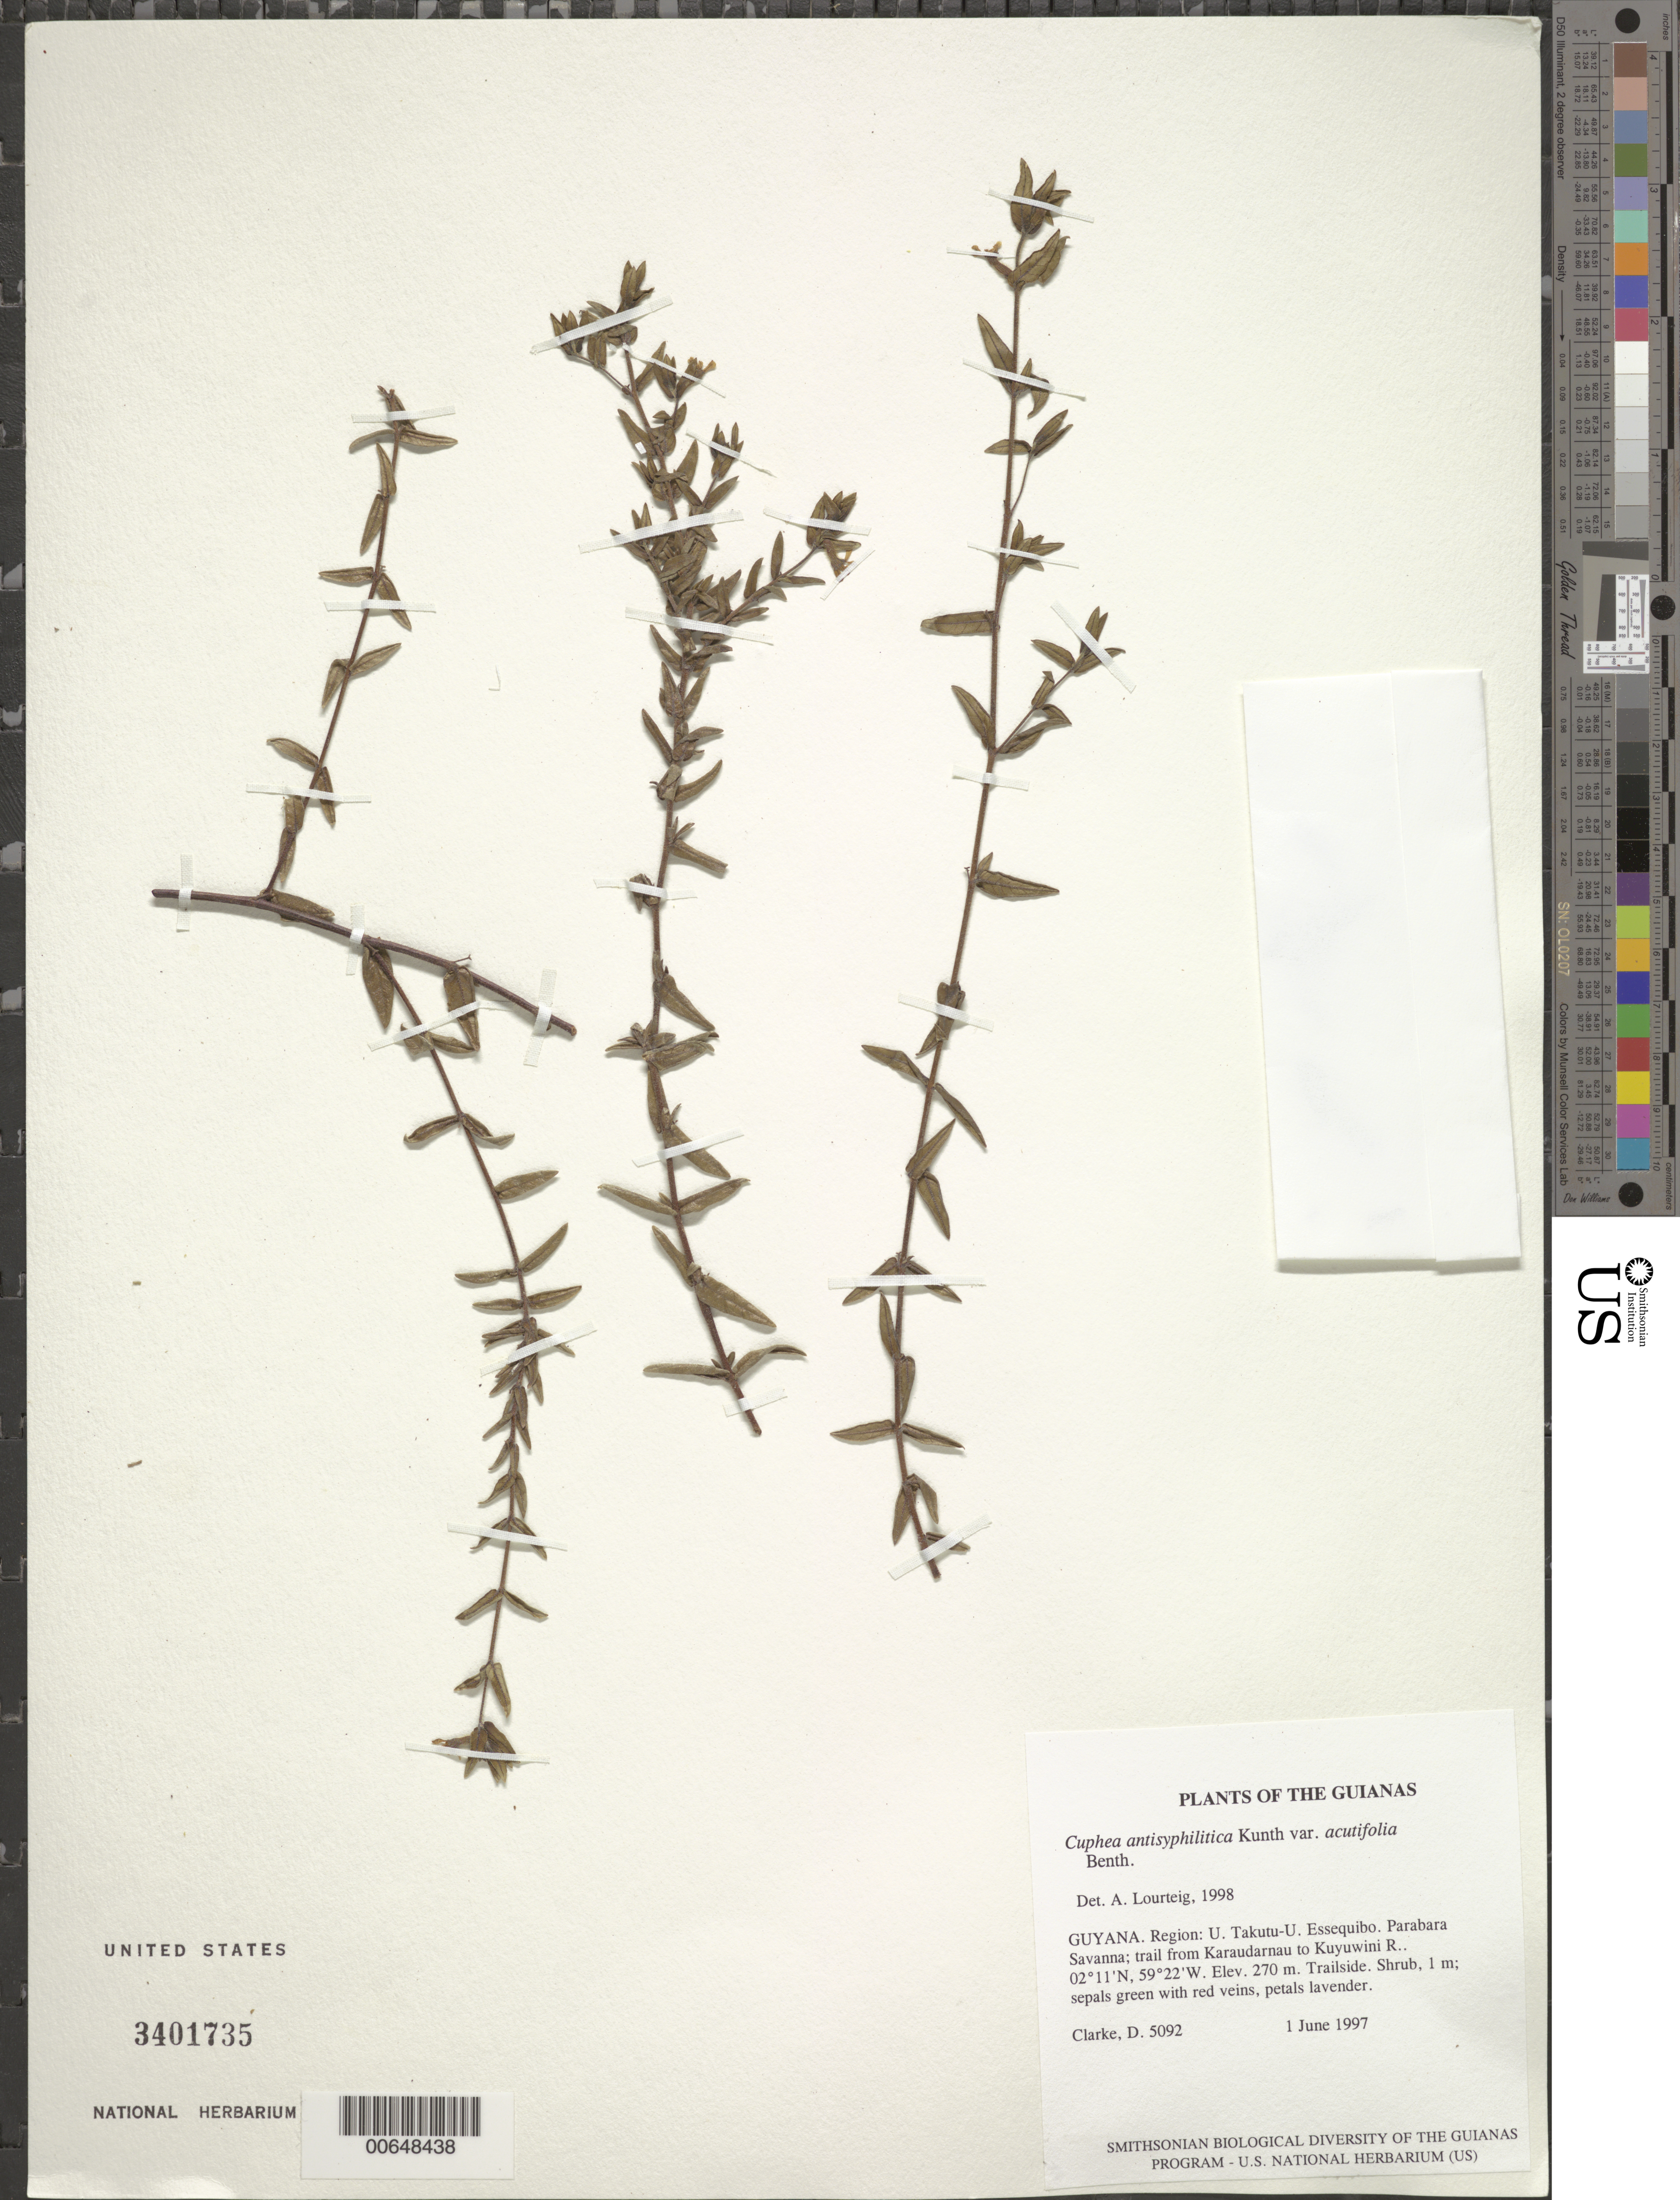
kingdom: Plantae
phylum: Tracheophyta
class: Magnoliopsida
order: Myrtales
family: Lythraceae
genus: Cuphea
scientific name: Cuphea antisyphilitica var. acutifolia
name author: Benth.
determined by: Lourteig, A.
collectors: H. D. Clarke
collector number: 5092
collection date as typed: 1 June 1997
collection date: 1997-06-01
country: Guyana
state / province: U. Takutu-U. Essequibo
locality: Parabara Savanna; trail from Karaudarnau to Kuyuwini R.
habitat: Trailside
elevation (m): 270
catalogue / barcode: US 3401735